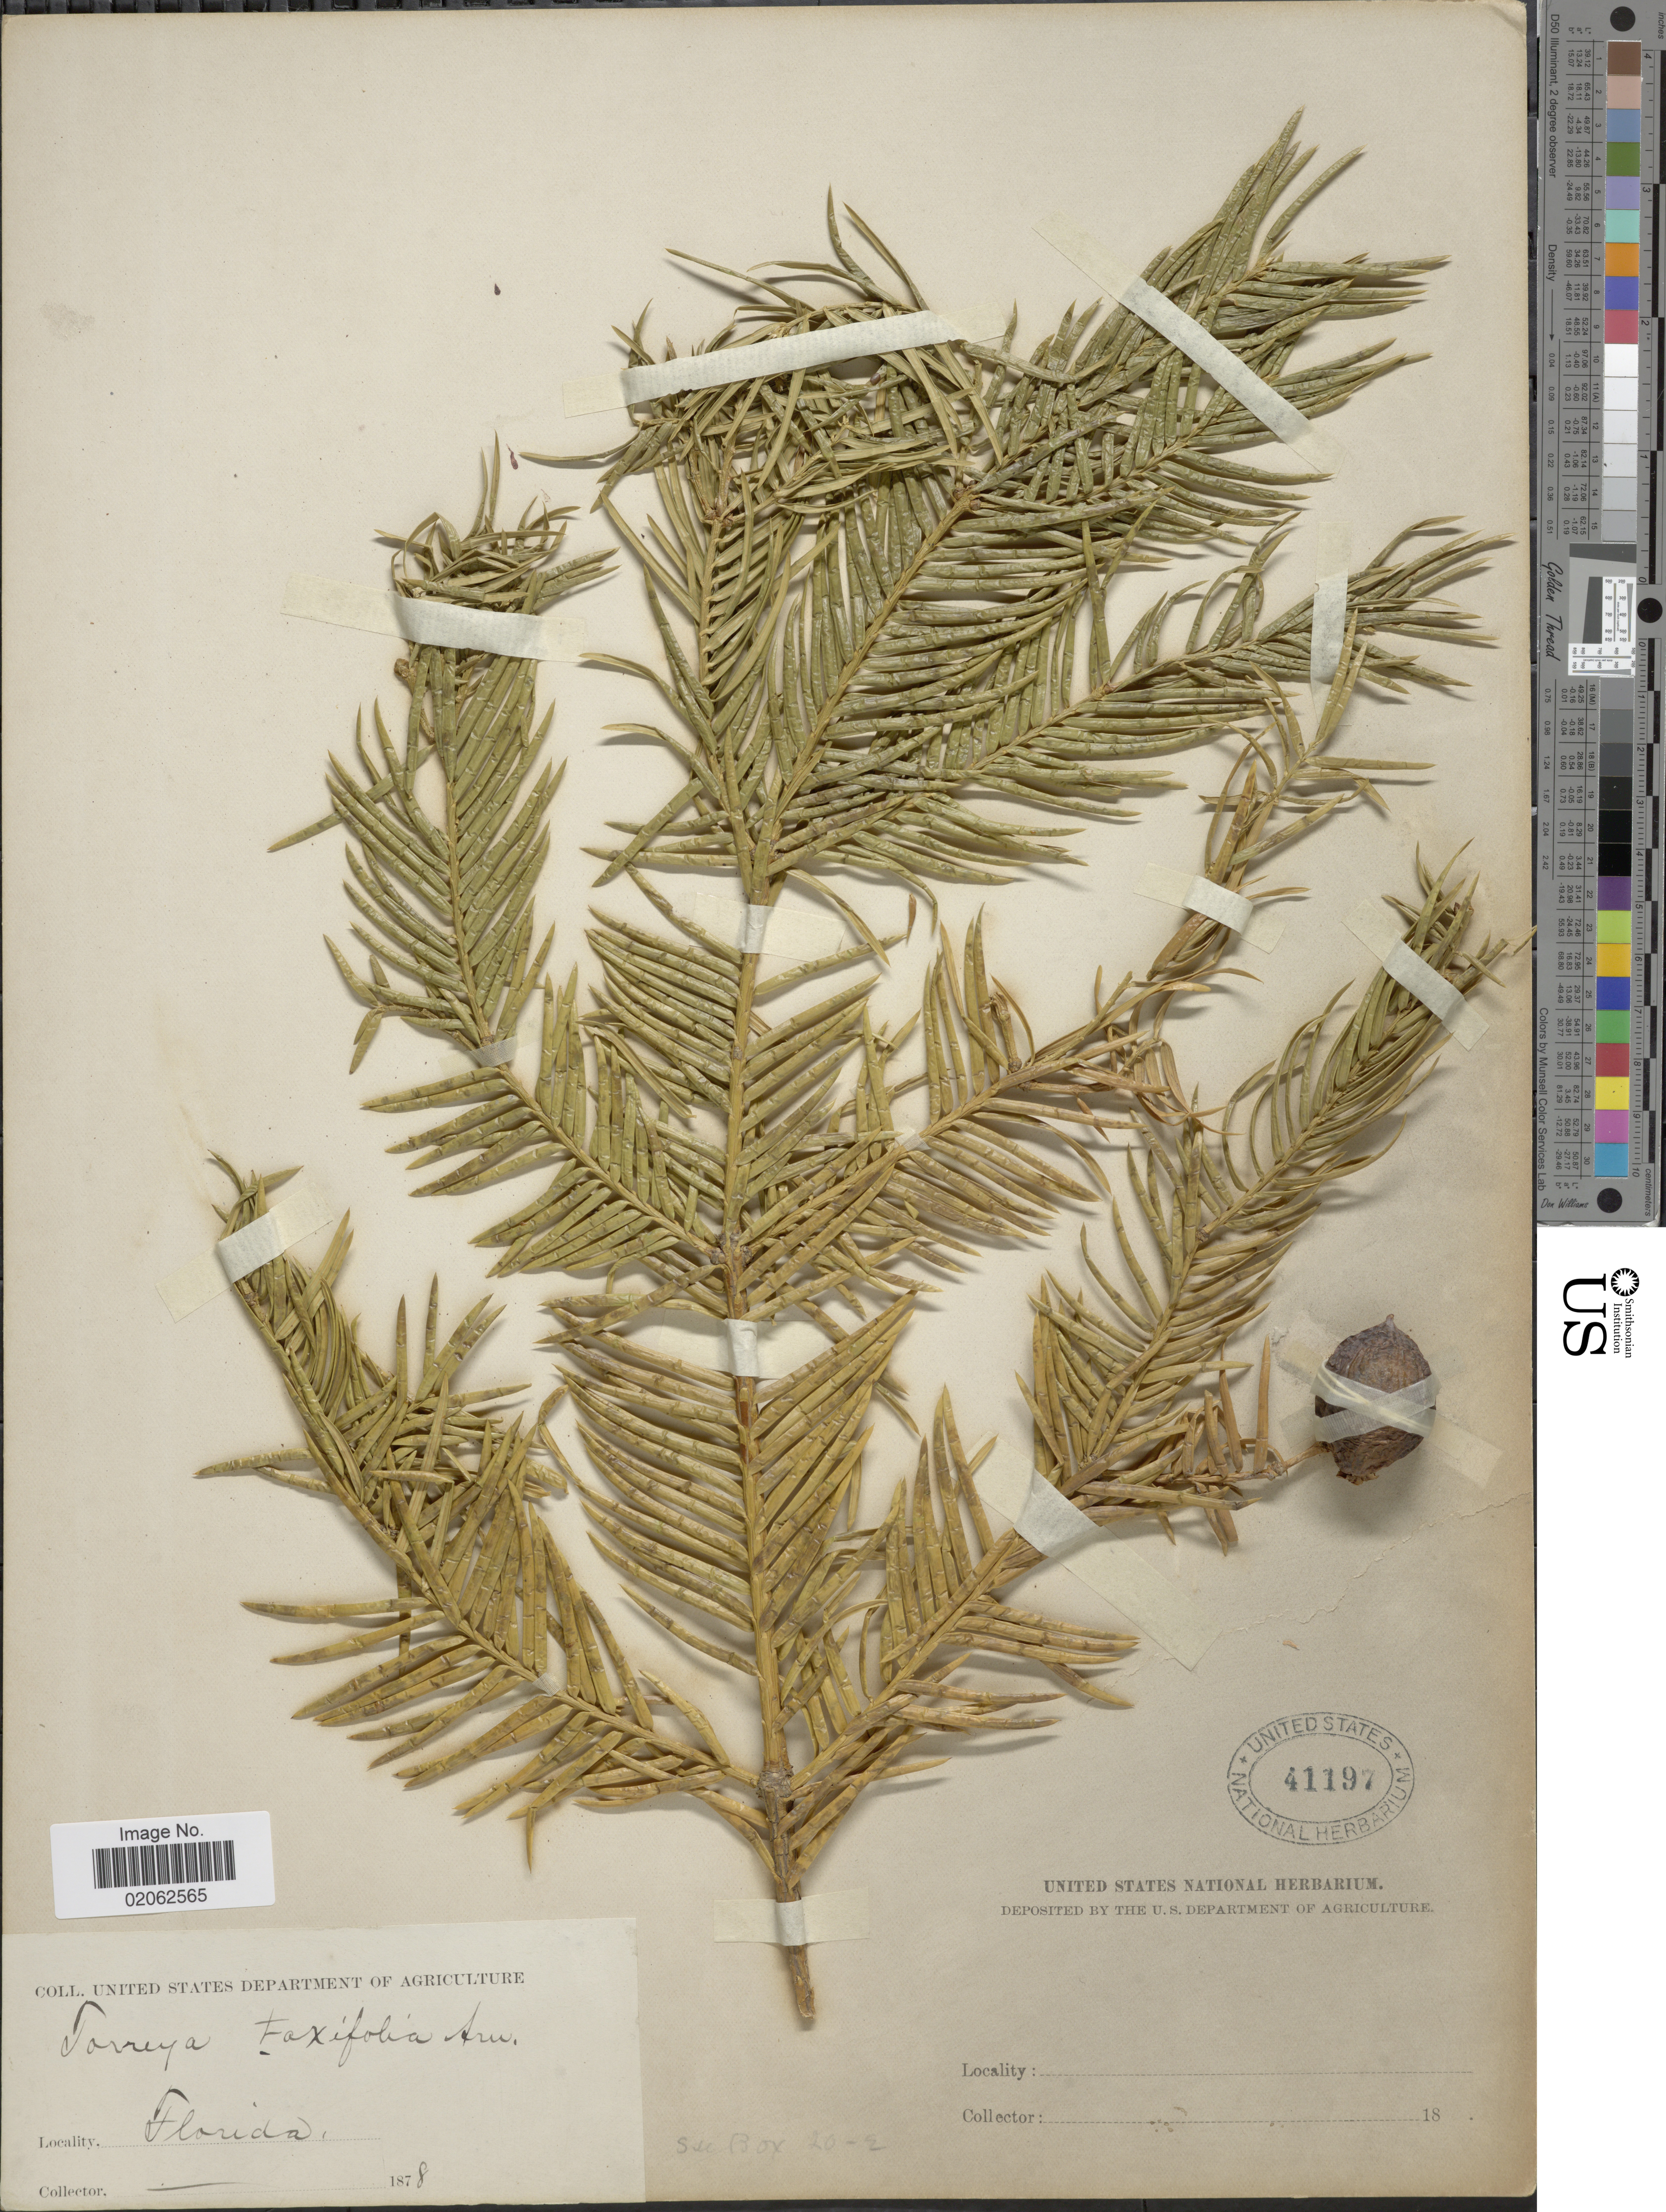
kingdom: Plantae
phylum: Tracheophyta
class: Pinopsida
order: Pinales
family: Taxaceae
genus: Torreya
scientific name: Torreya taxifolia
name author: Arn.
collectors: United States Department of Agriculture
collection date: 1878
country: United States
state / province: Florida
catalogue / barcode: US 41197